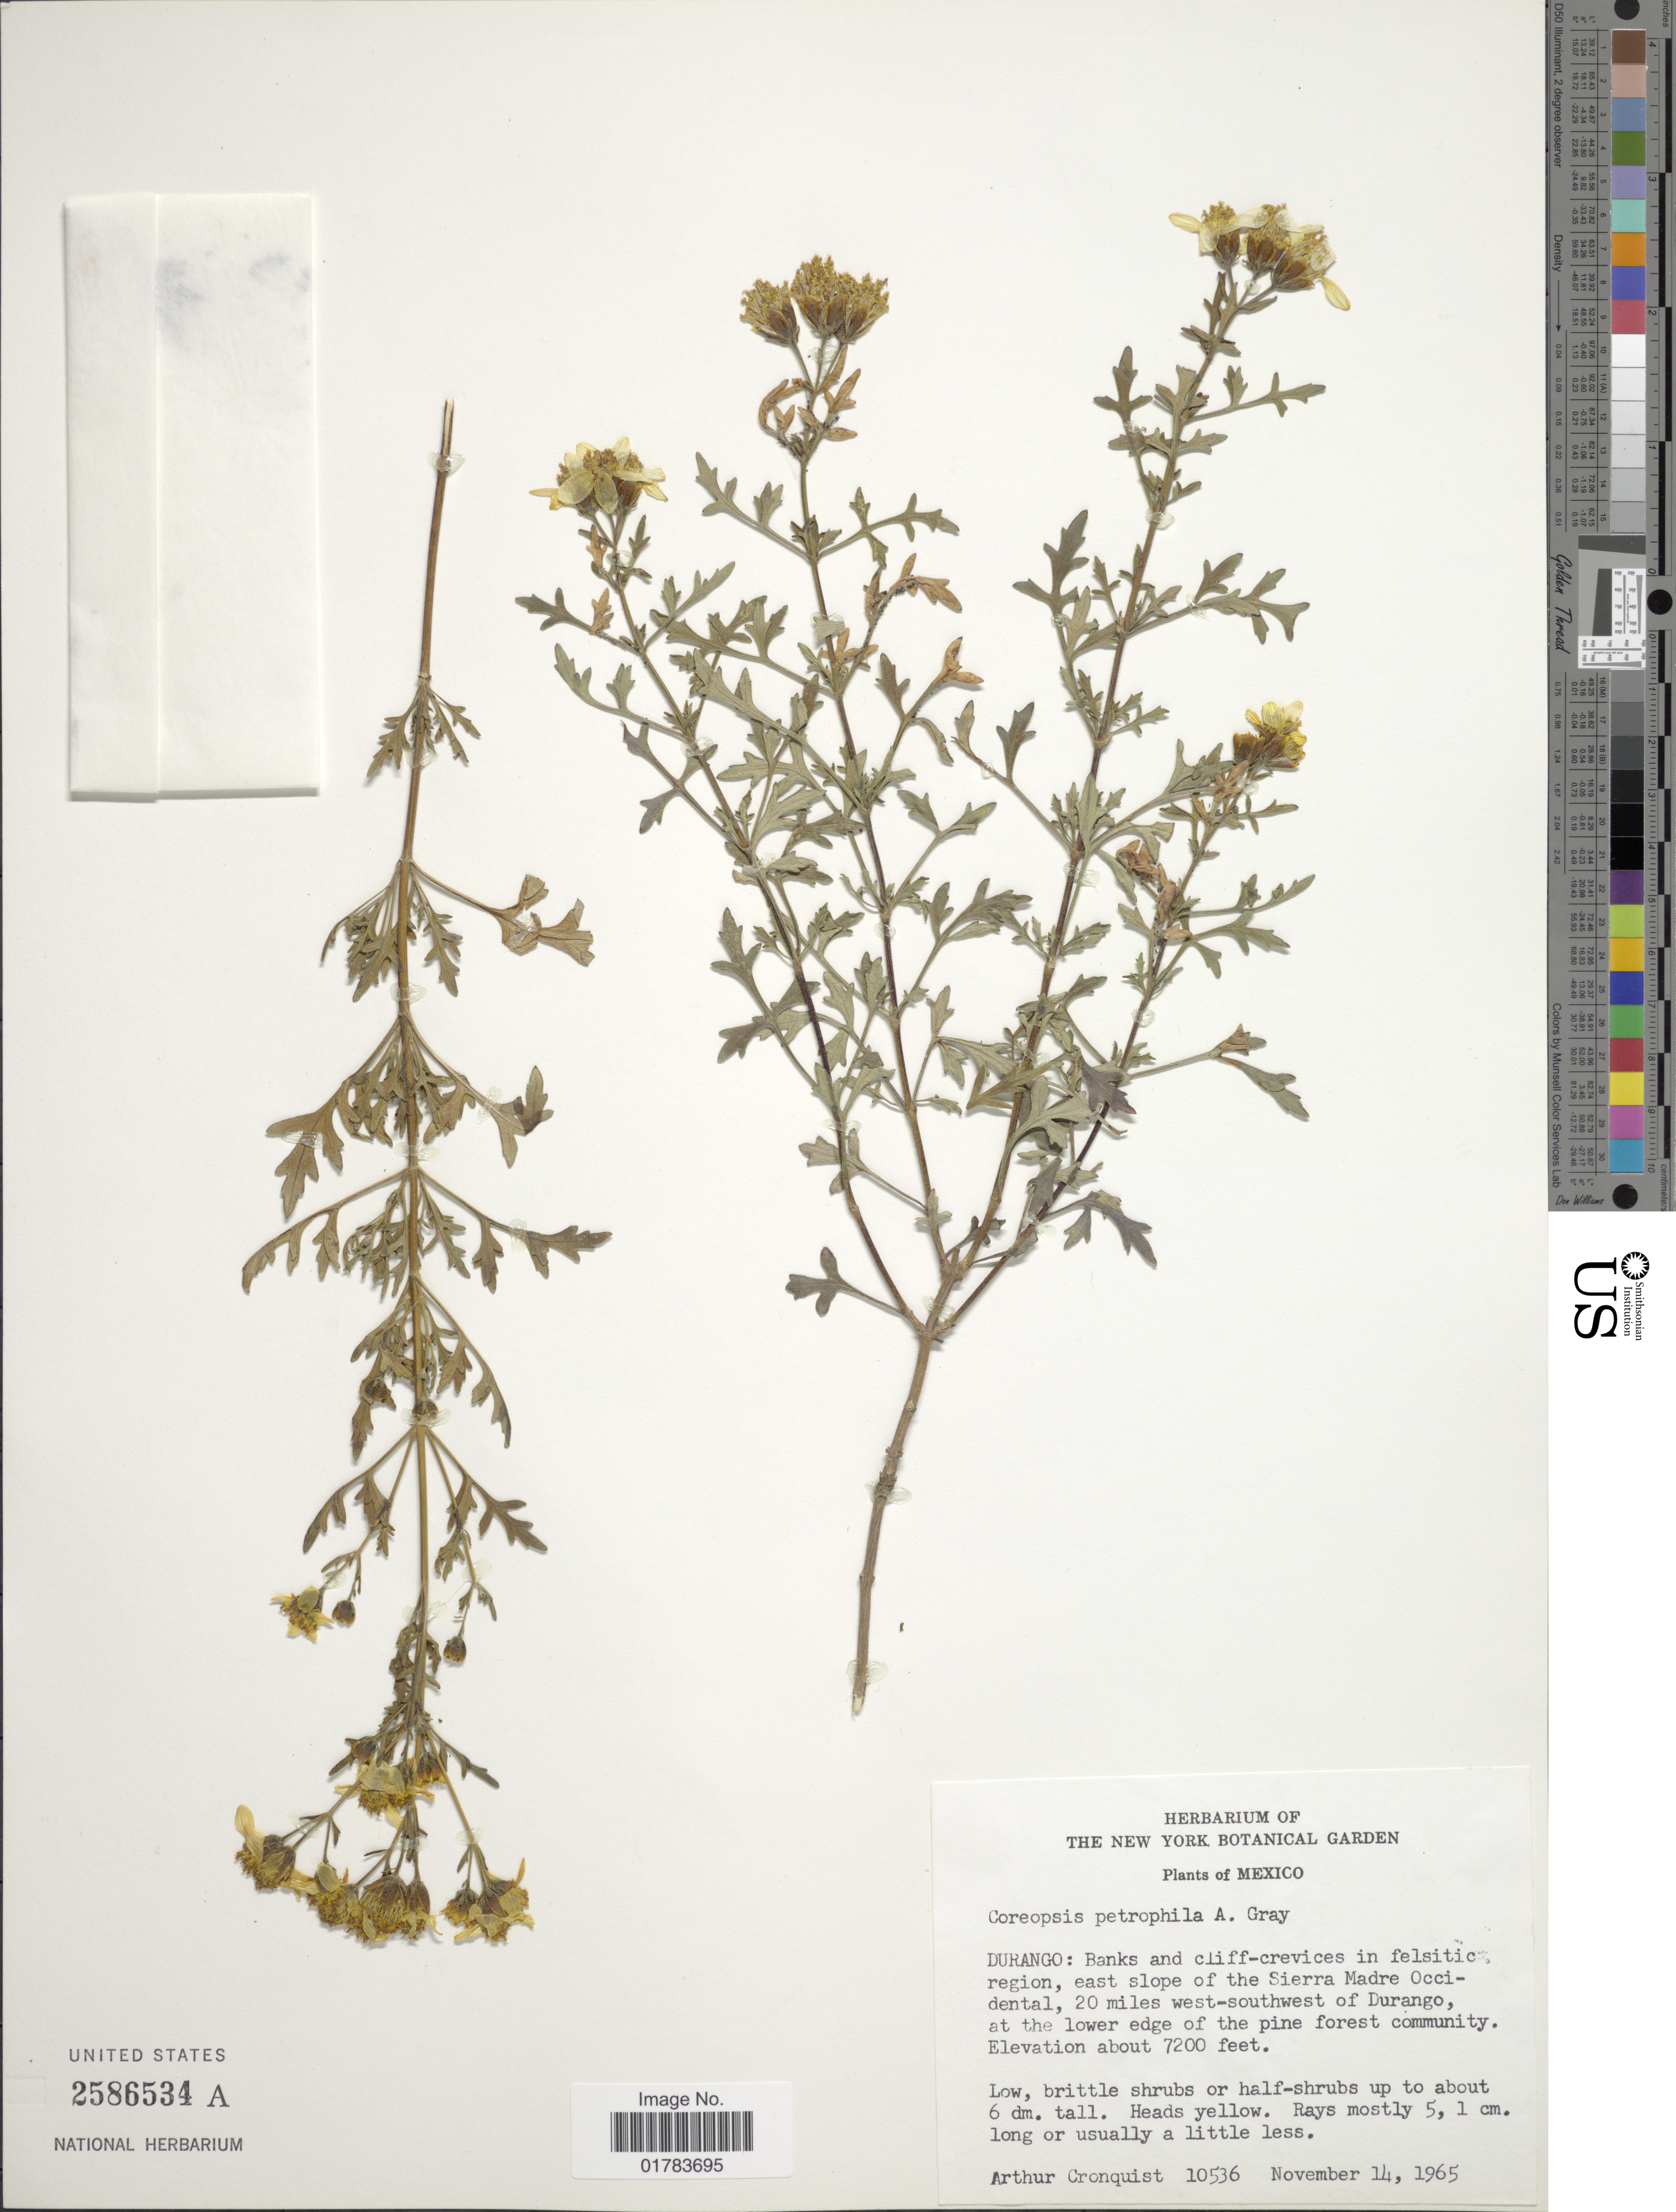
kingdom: Plantae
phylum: Tracheophyta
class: Magnoliopsida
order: Asterales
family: Asteraceae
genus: Coreopsis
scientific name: Coreopsis petrophila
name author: A. Gray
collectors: A. J. Cronquist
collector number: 10536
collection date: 1965-11-14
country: Mexico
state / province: Durango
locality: East slope of the Sierra Madre Occidental, 20 miles west-southwest of Durango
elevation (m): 2195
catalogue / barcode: US 2586534A